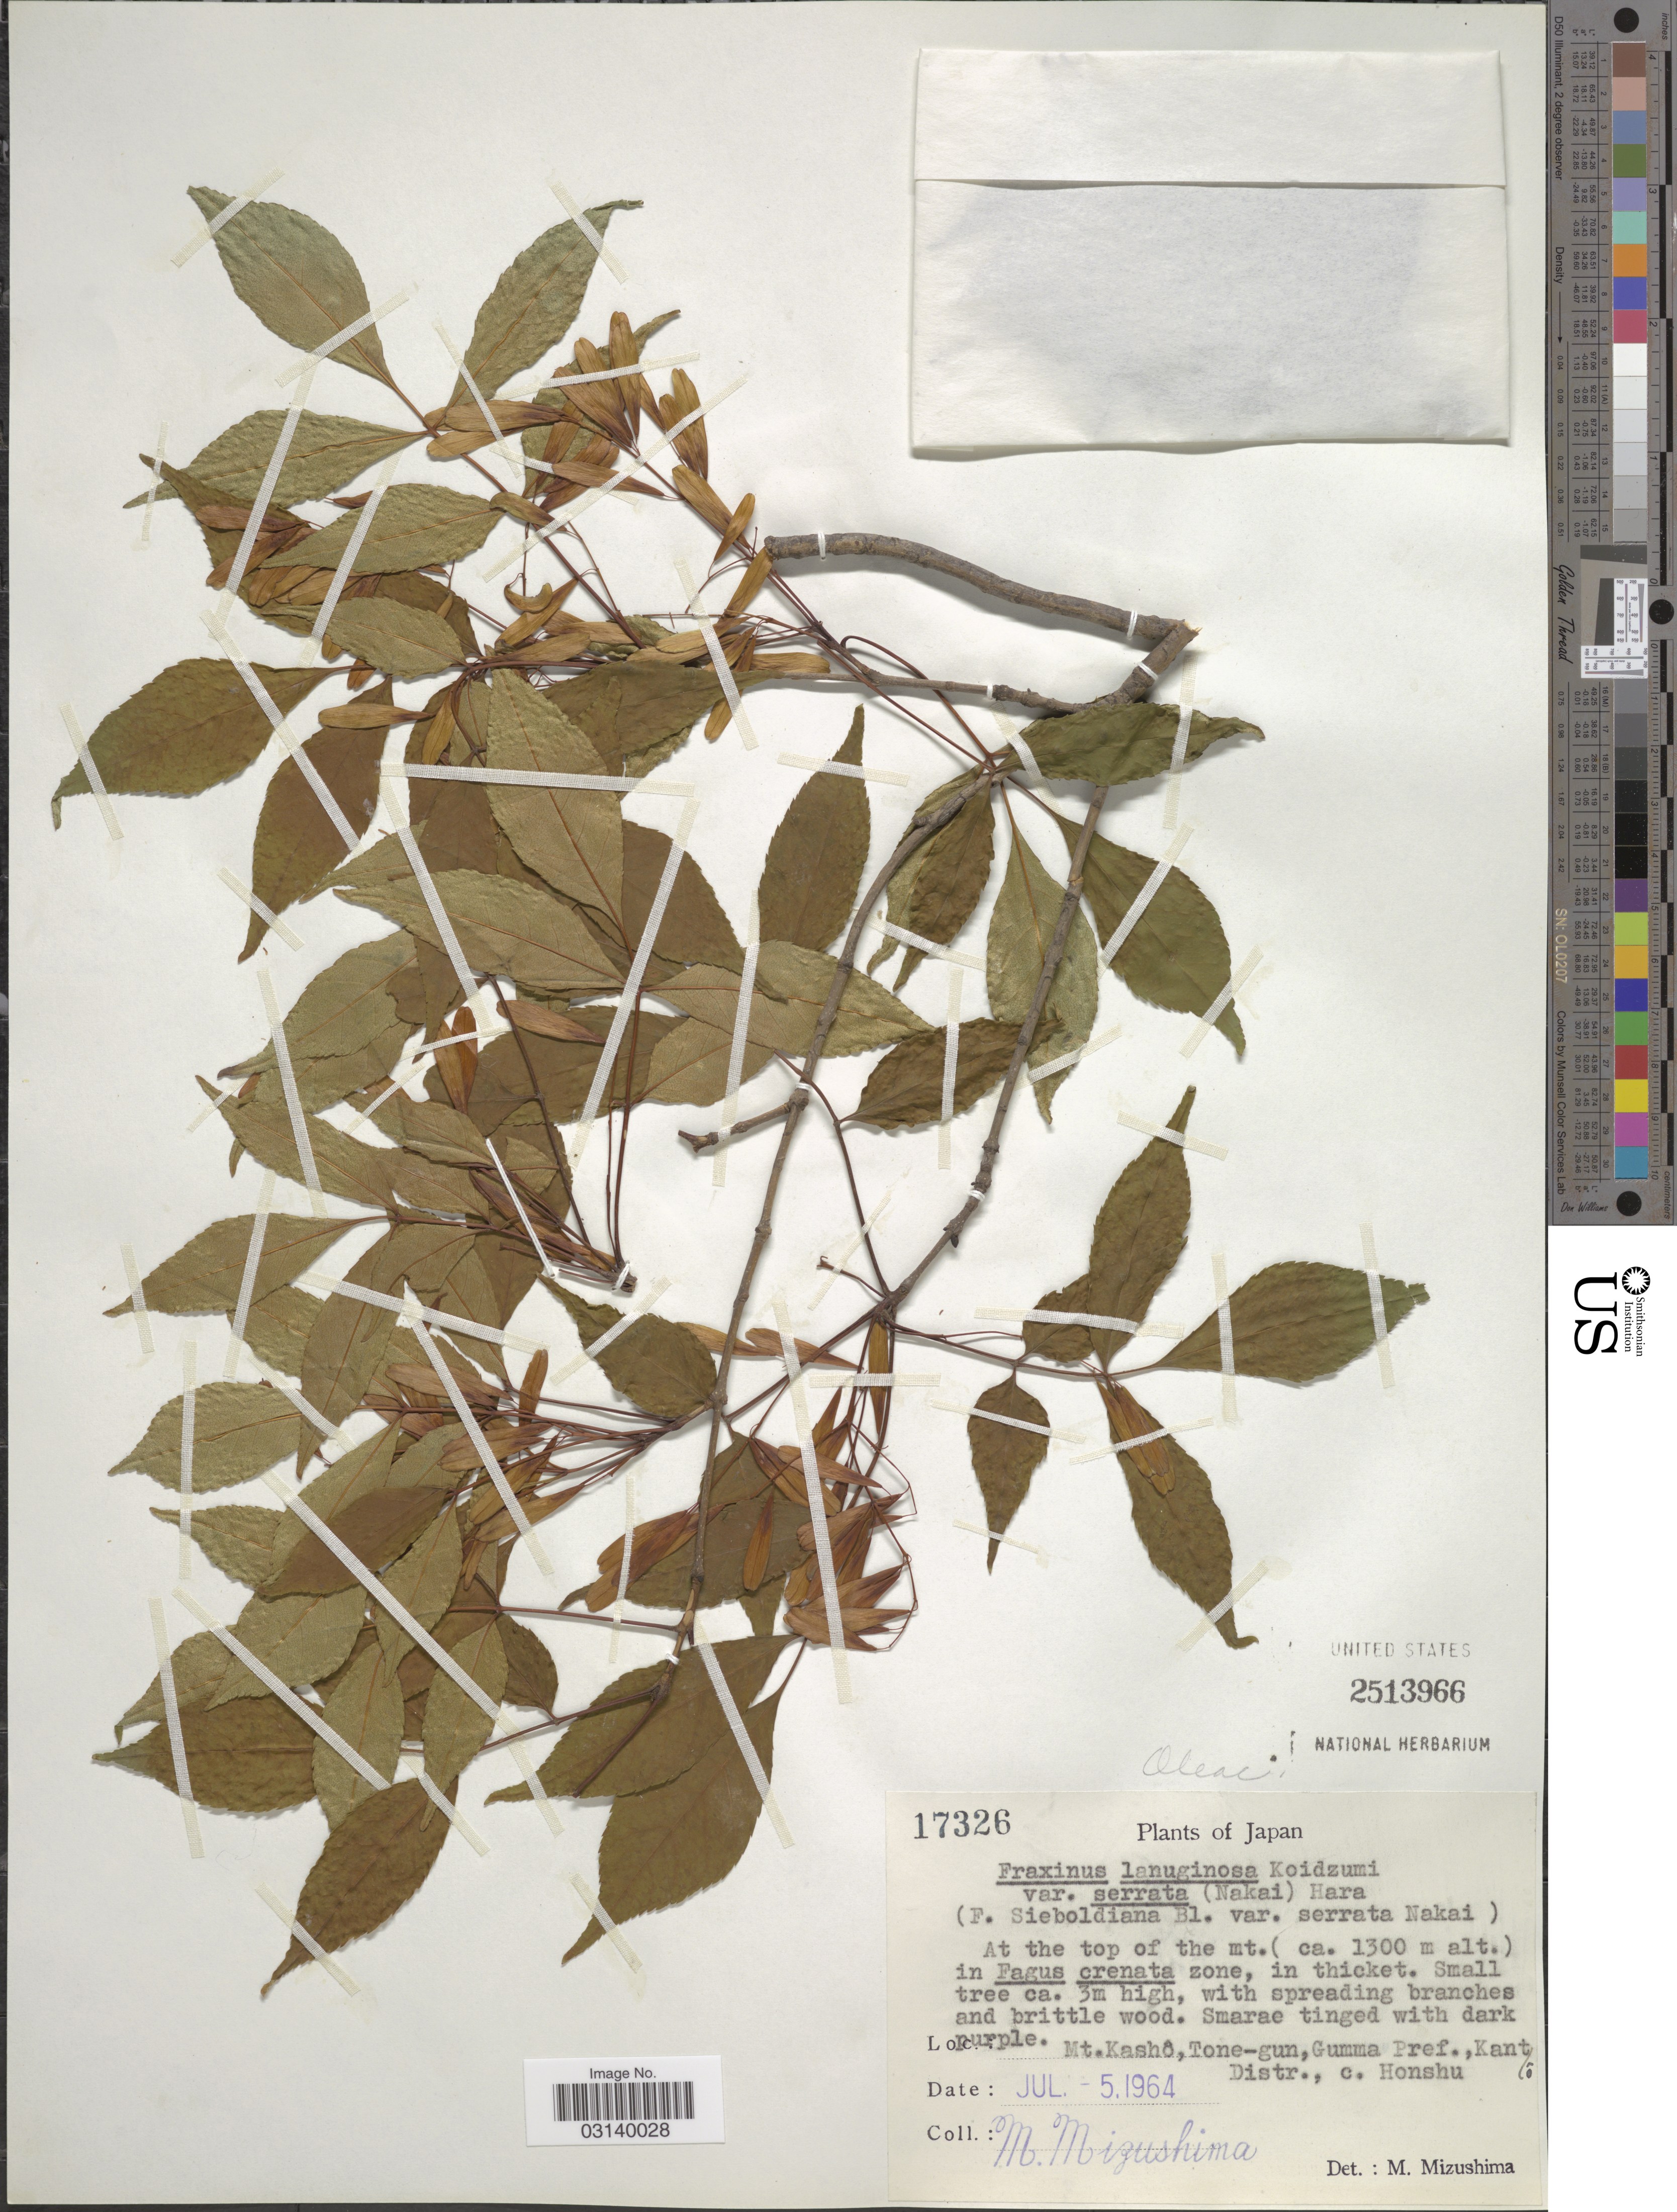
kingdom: Plantae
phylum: Tracheophyta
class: Magnoliopsida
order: Lamiales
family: Oleaceae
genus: Fraxinus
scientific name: Fraxinus sieboldiana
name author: Blume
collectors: M. Mizushima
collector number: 17326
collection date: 1964-07-05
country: Japan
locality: Mt. Kashô, Tone-gun, Gumma Pref., Kantto Distr., c. Honshu.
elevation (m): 1300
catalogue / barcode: US 2513966